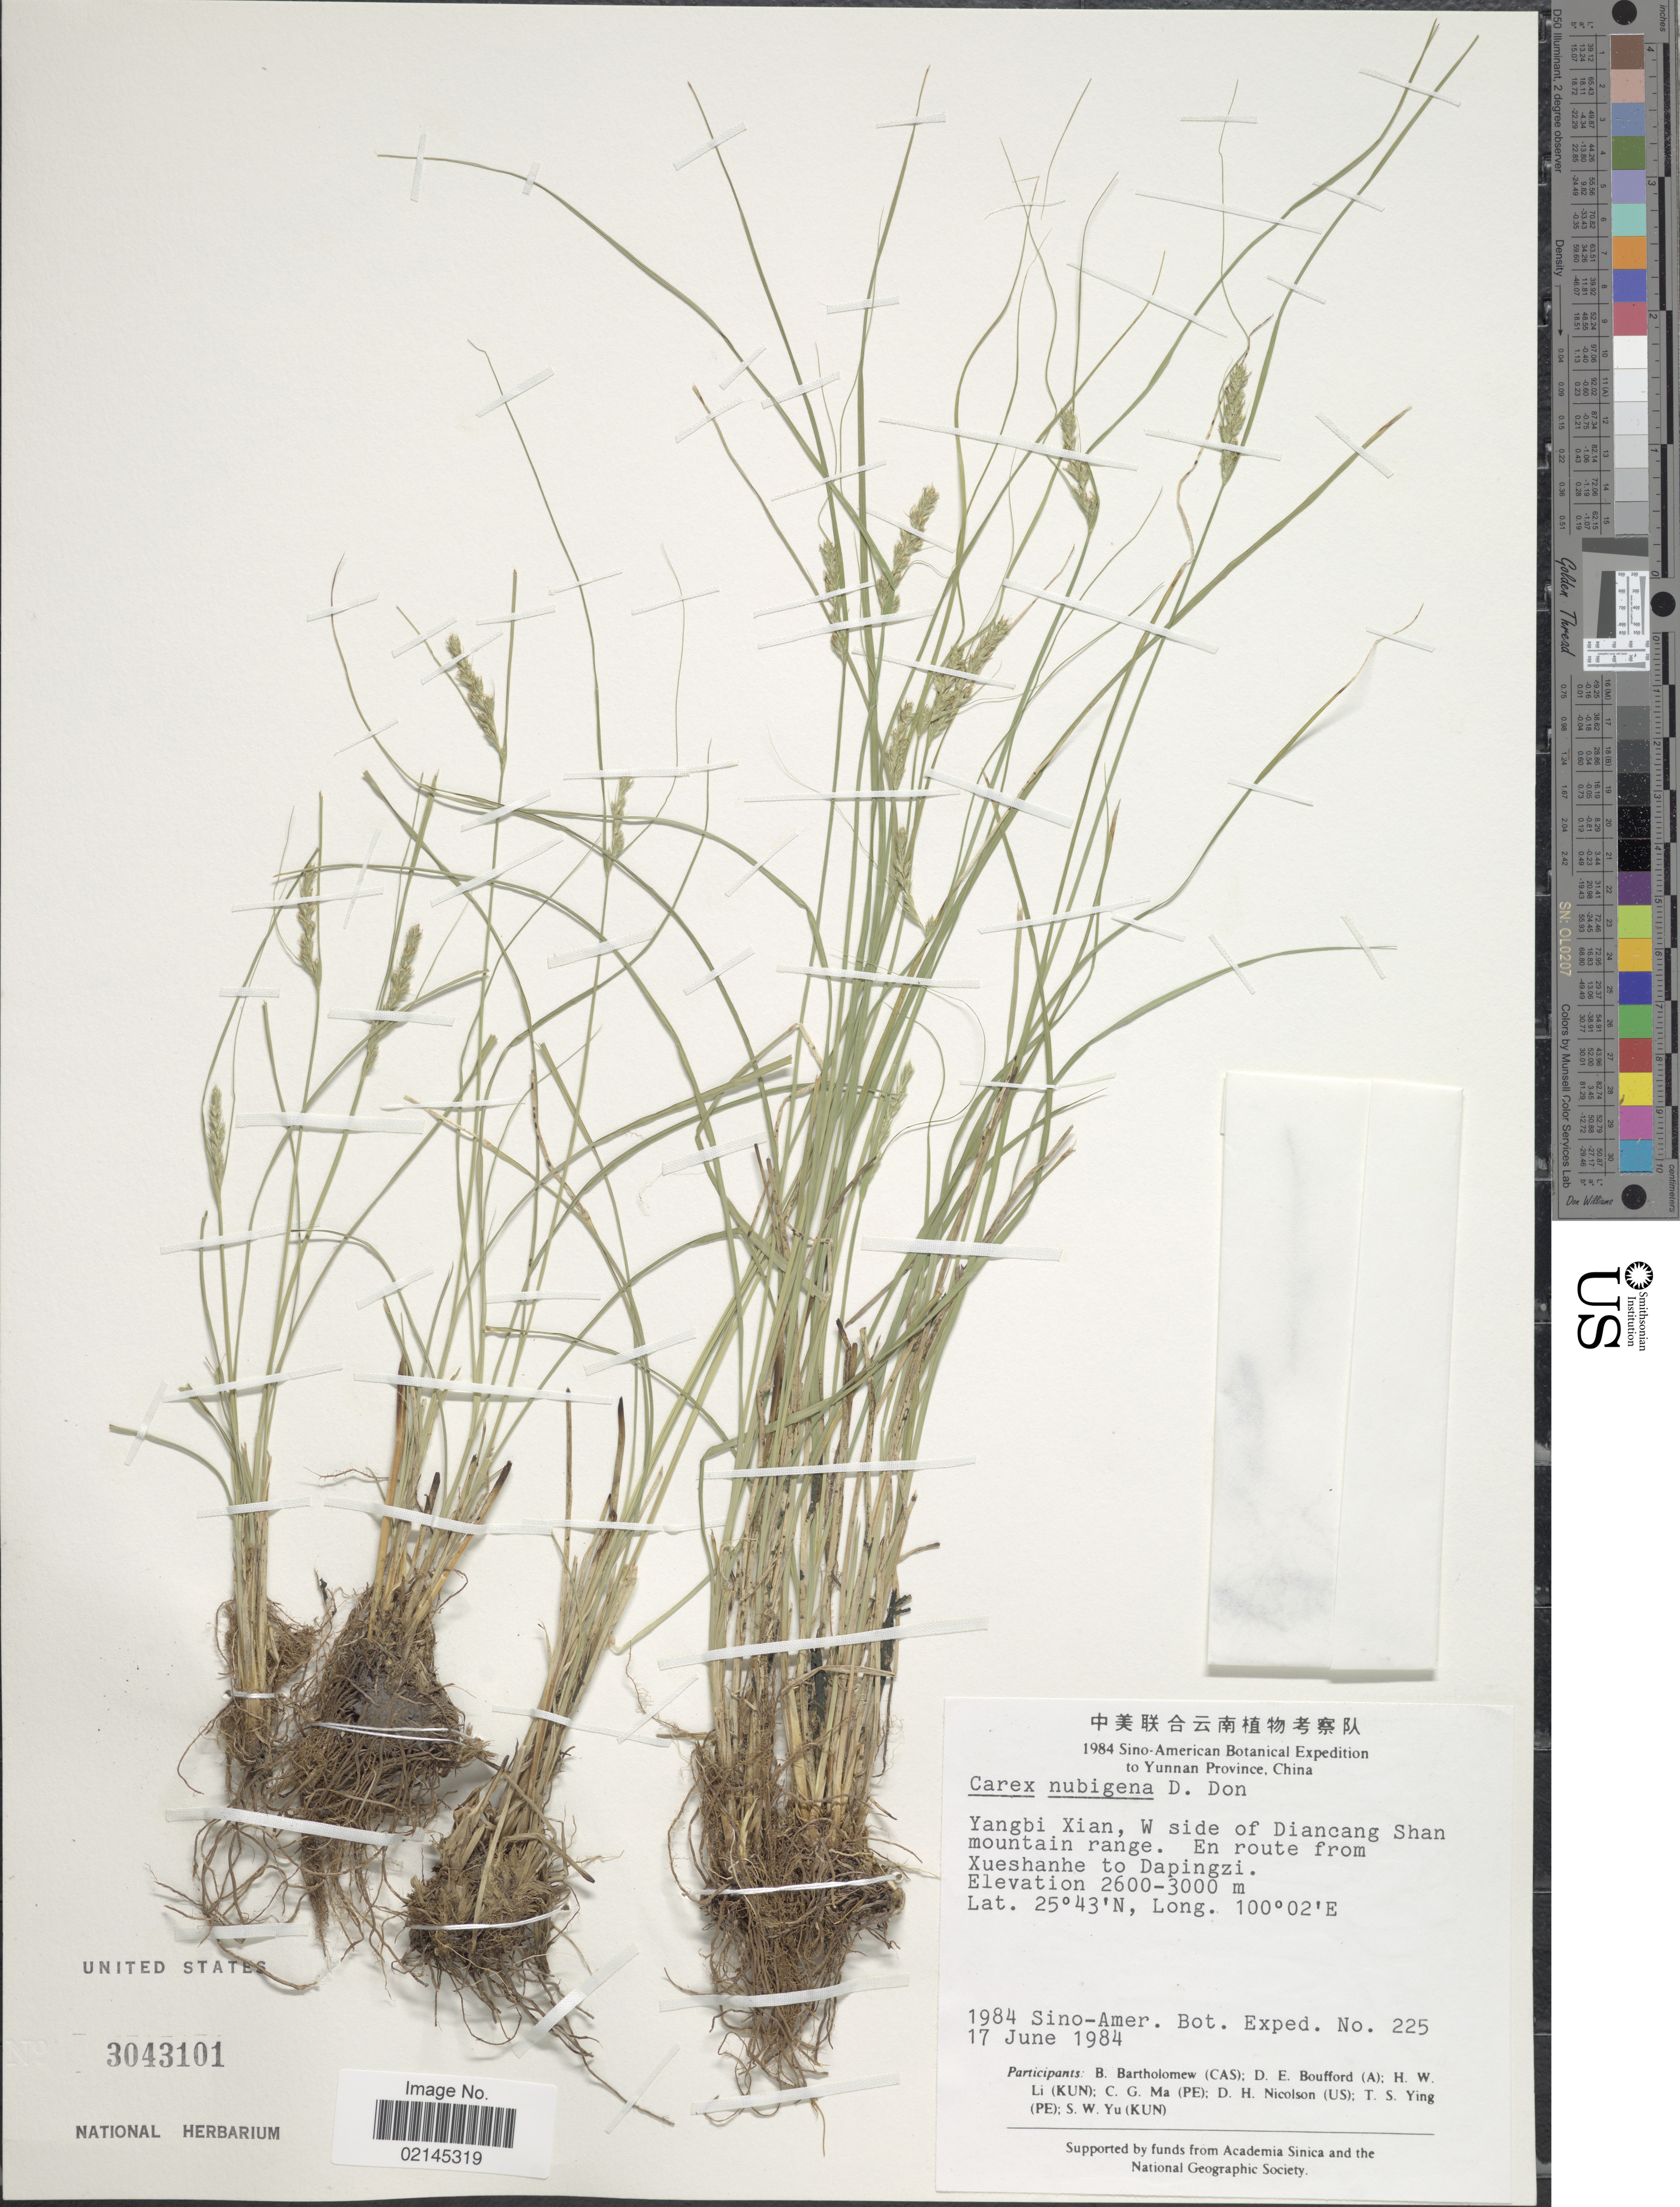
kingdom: Plantae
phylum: Tracheophyta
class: Liliopsida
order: Poales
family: Cyperaceae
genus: Carex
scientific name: Carex nubigena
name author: D. Don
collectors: Sino-Amer. Bot. Exped. 1984, B. Bartholomew, D. E. Boufford & et al.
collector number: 225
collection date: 1984-06-17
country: China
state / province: Yunnan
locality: Yunnan, China. Yangbi Xian, W side of Diancang Shan mountain range. En route from Xueshanhe to Dapingzi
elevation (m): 2600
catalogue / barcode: US 3043101